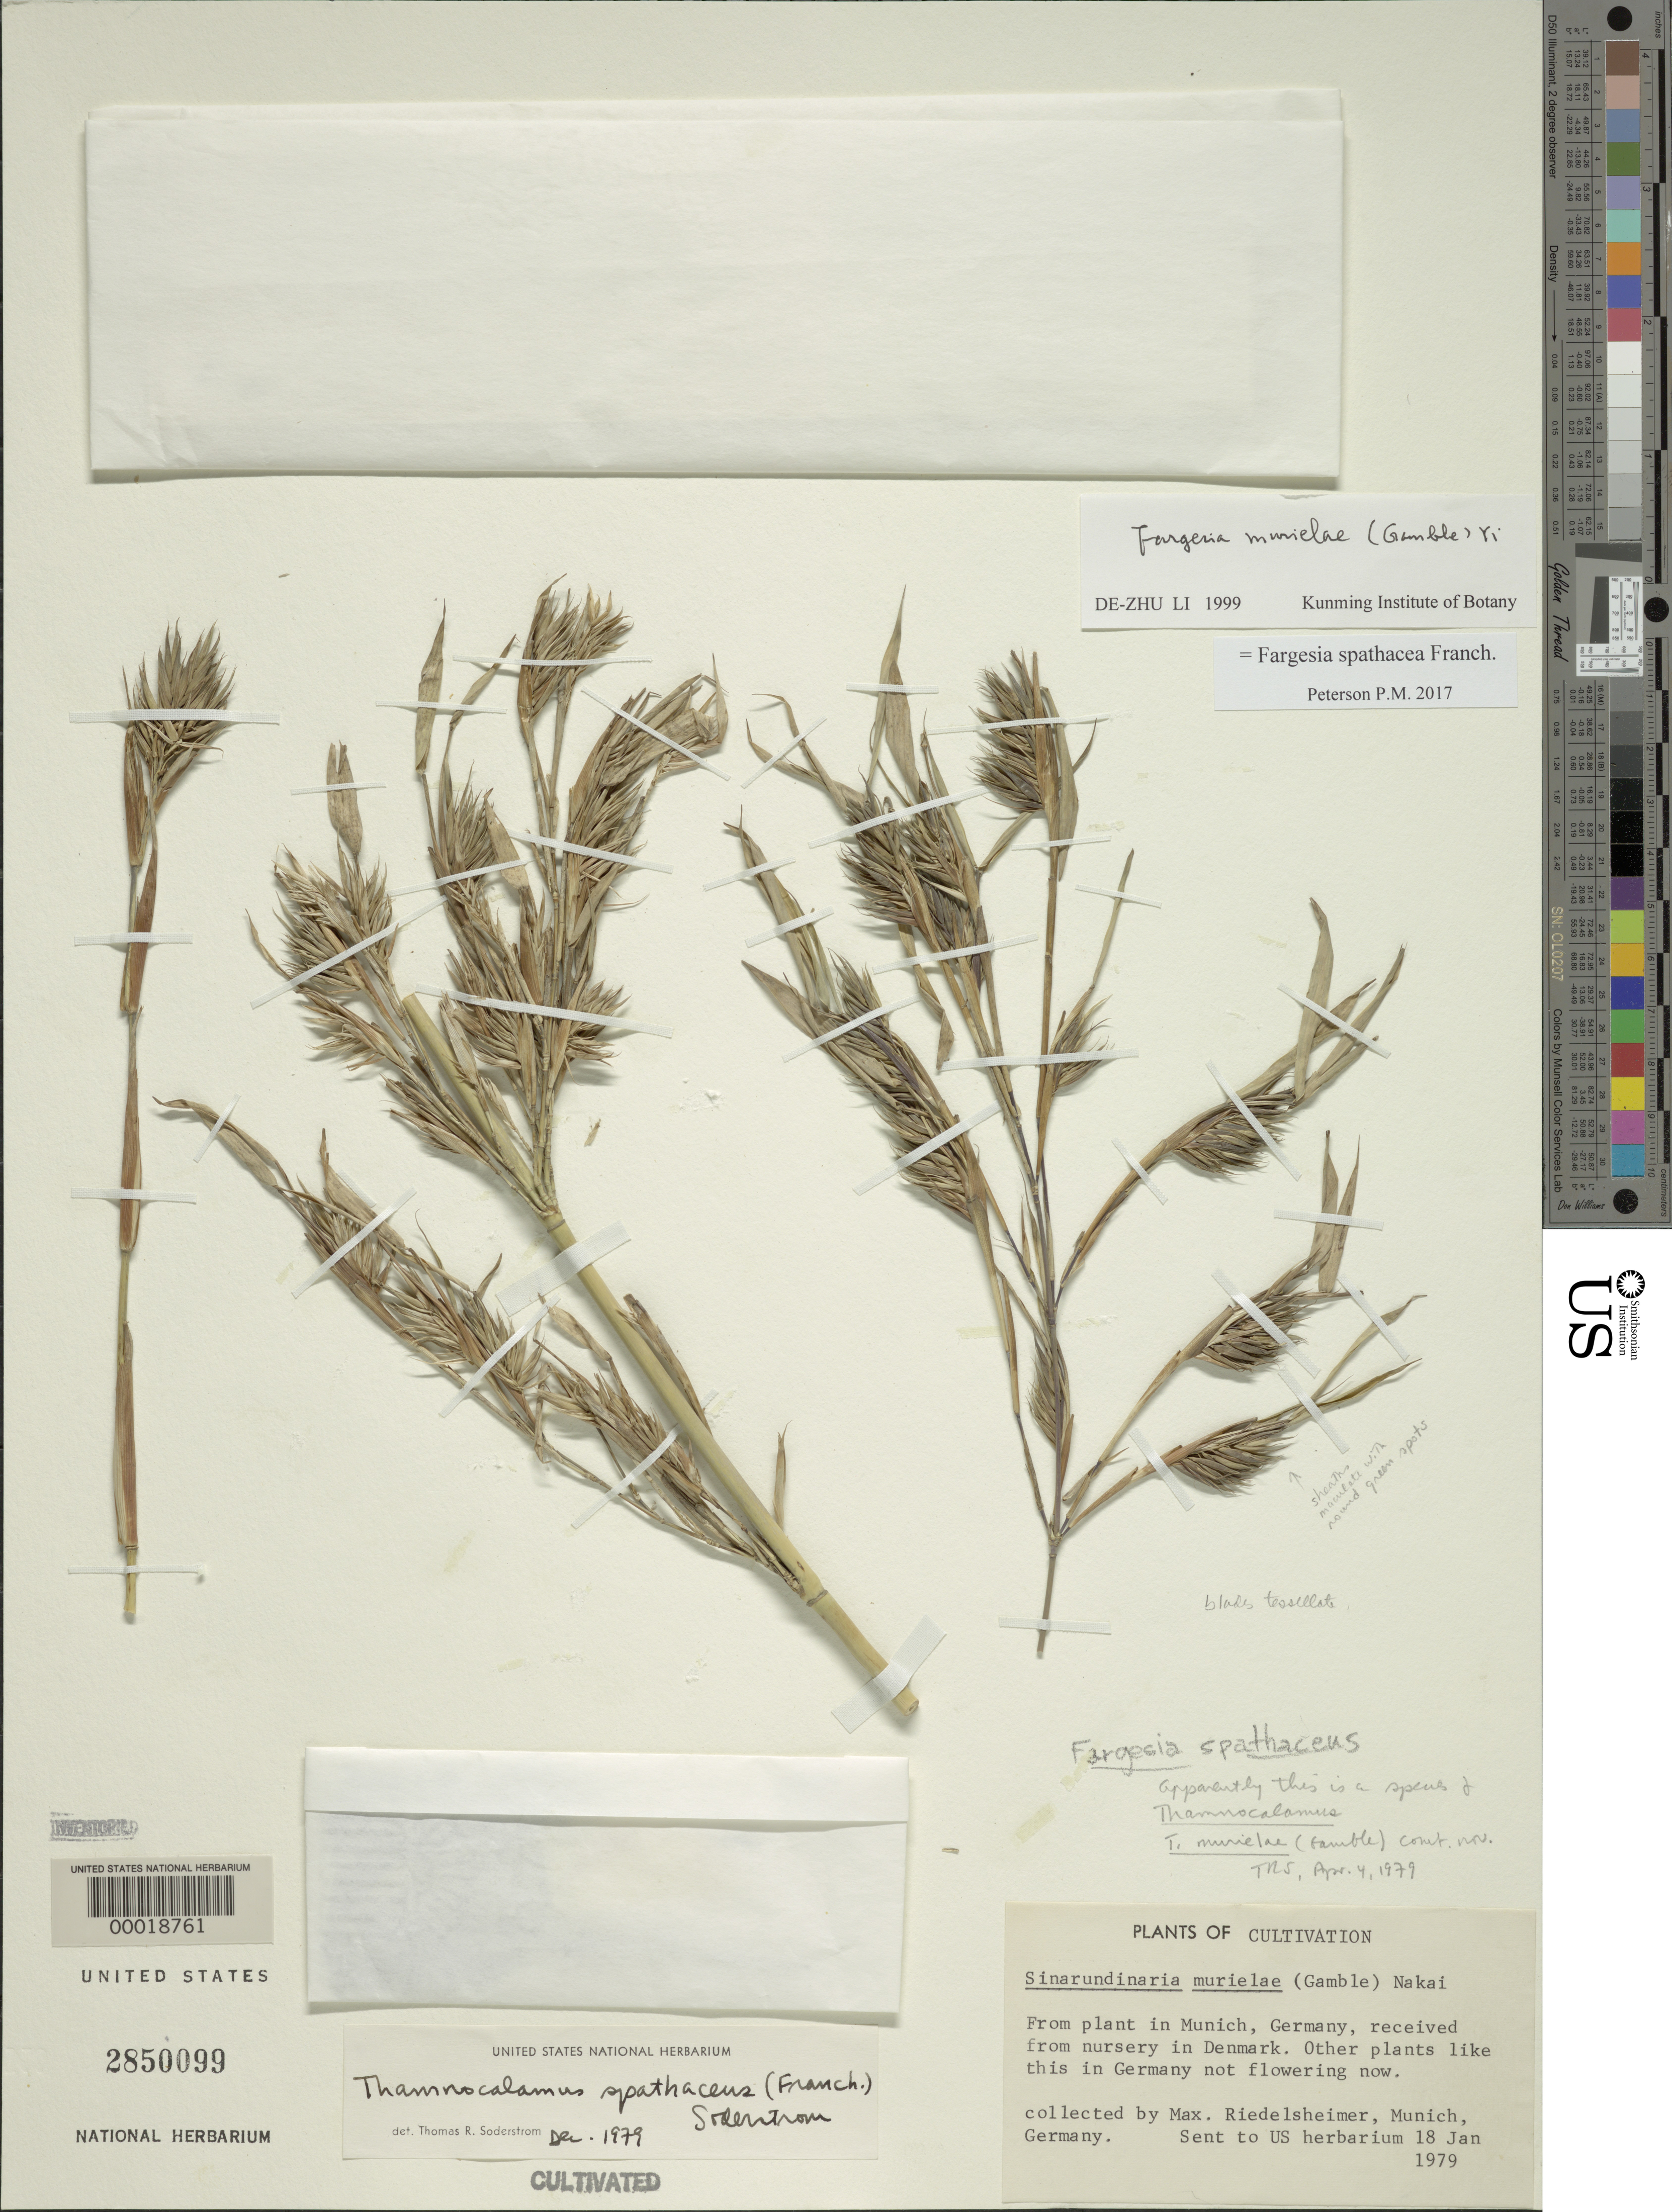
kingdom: Plantae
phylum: Tracheophyta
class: Liliopsida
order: Poales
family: Poaceae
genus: Fargesia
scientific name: Fargesia spathacea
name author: Franch.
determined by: Poaceae Reorganization Project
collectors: M. Riedelsheimer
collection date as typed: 18 Jan 1979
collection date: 1979-01-18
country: Germany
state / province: Bayern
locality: Munich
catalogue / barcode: US 2850099